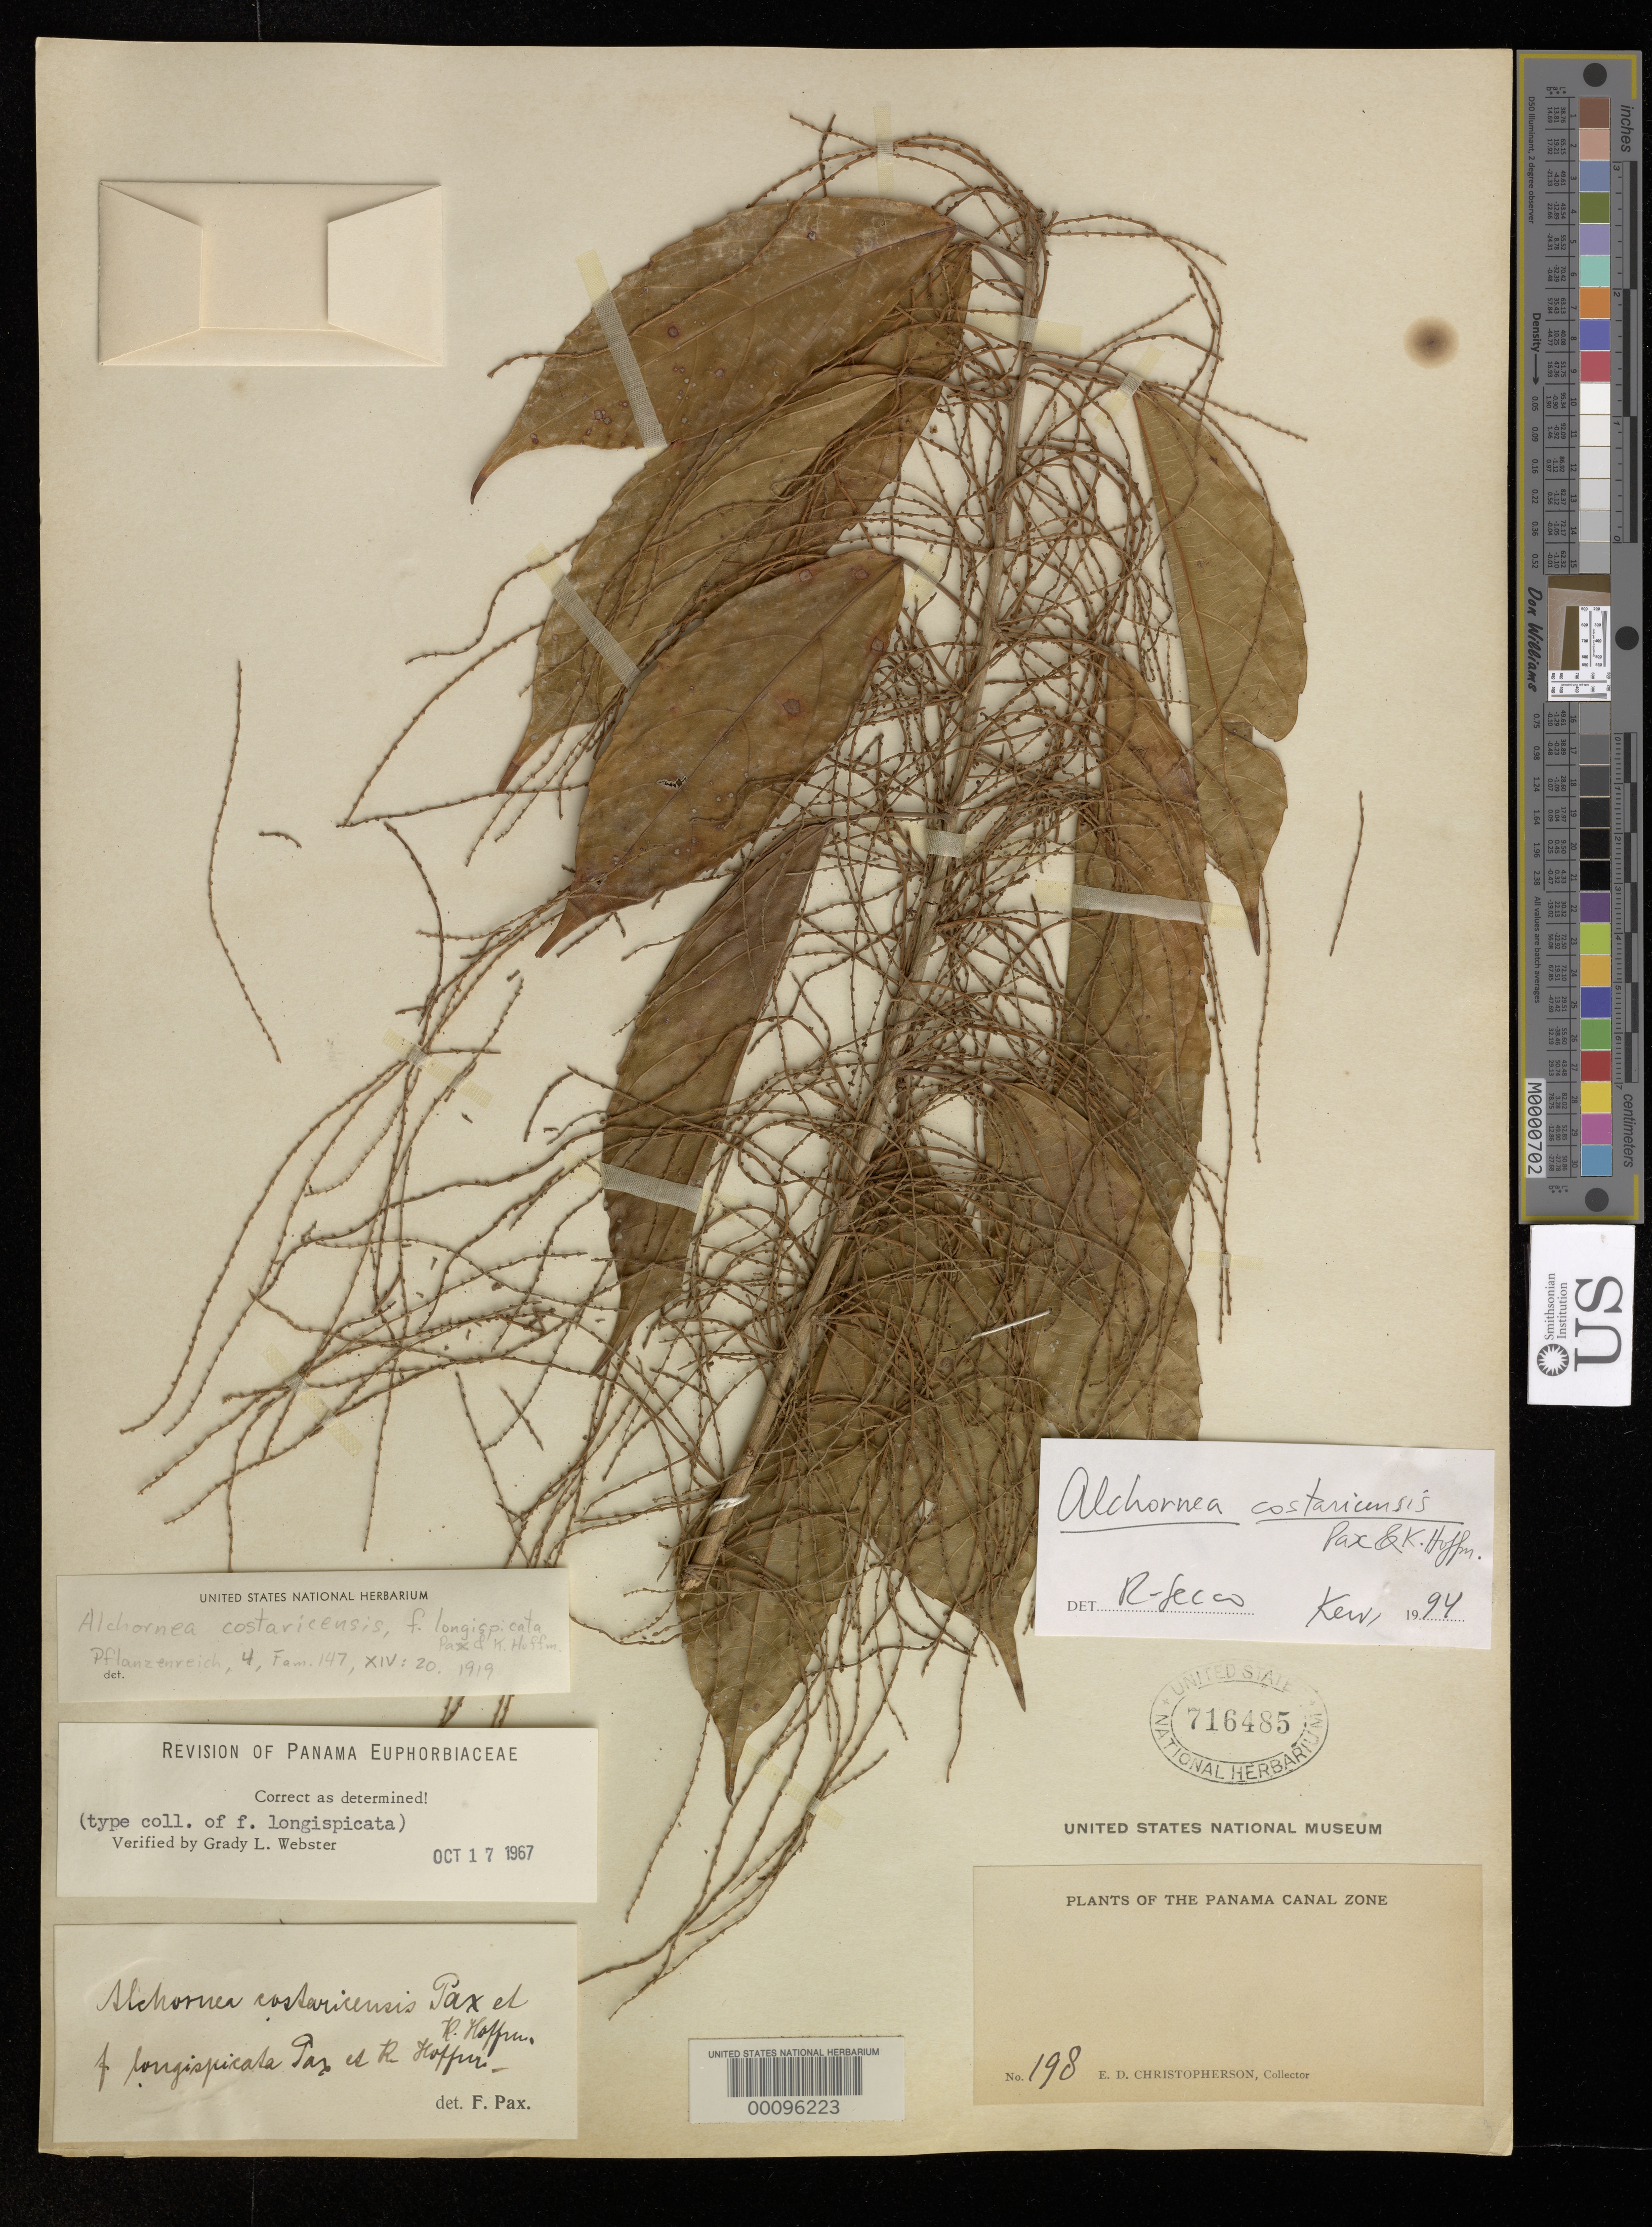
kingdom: Plantae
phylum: Tracheophyta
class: Magnoliopsida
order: Malpighiales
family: Euphorbiaceae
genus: Alchornea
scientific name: Alchornea costaricensis f. longispicata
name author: Pax & K. Hoffm. in Engl.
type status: Isotype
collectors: E. Christopherson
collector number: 198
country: Panama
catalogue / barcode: US 716485